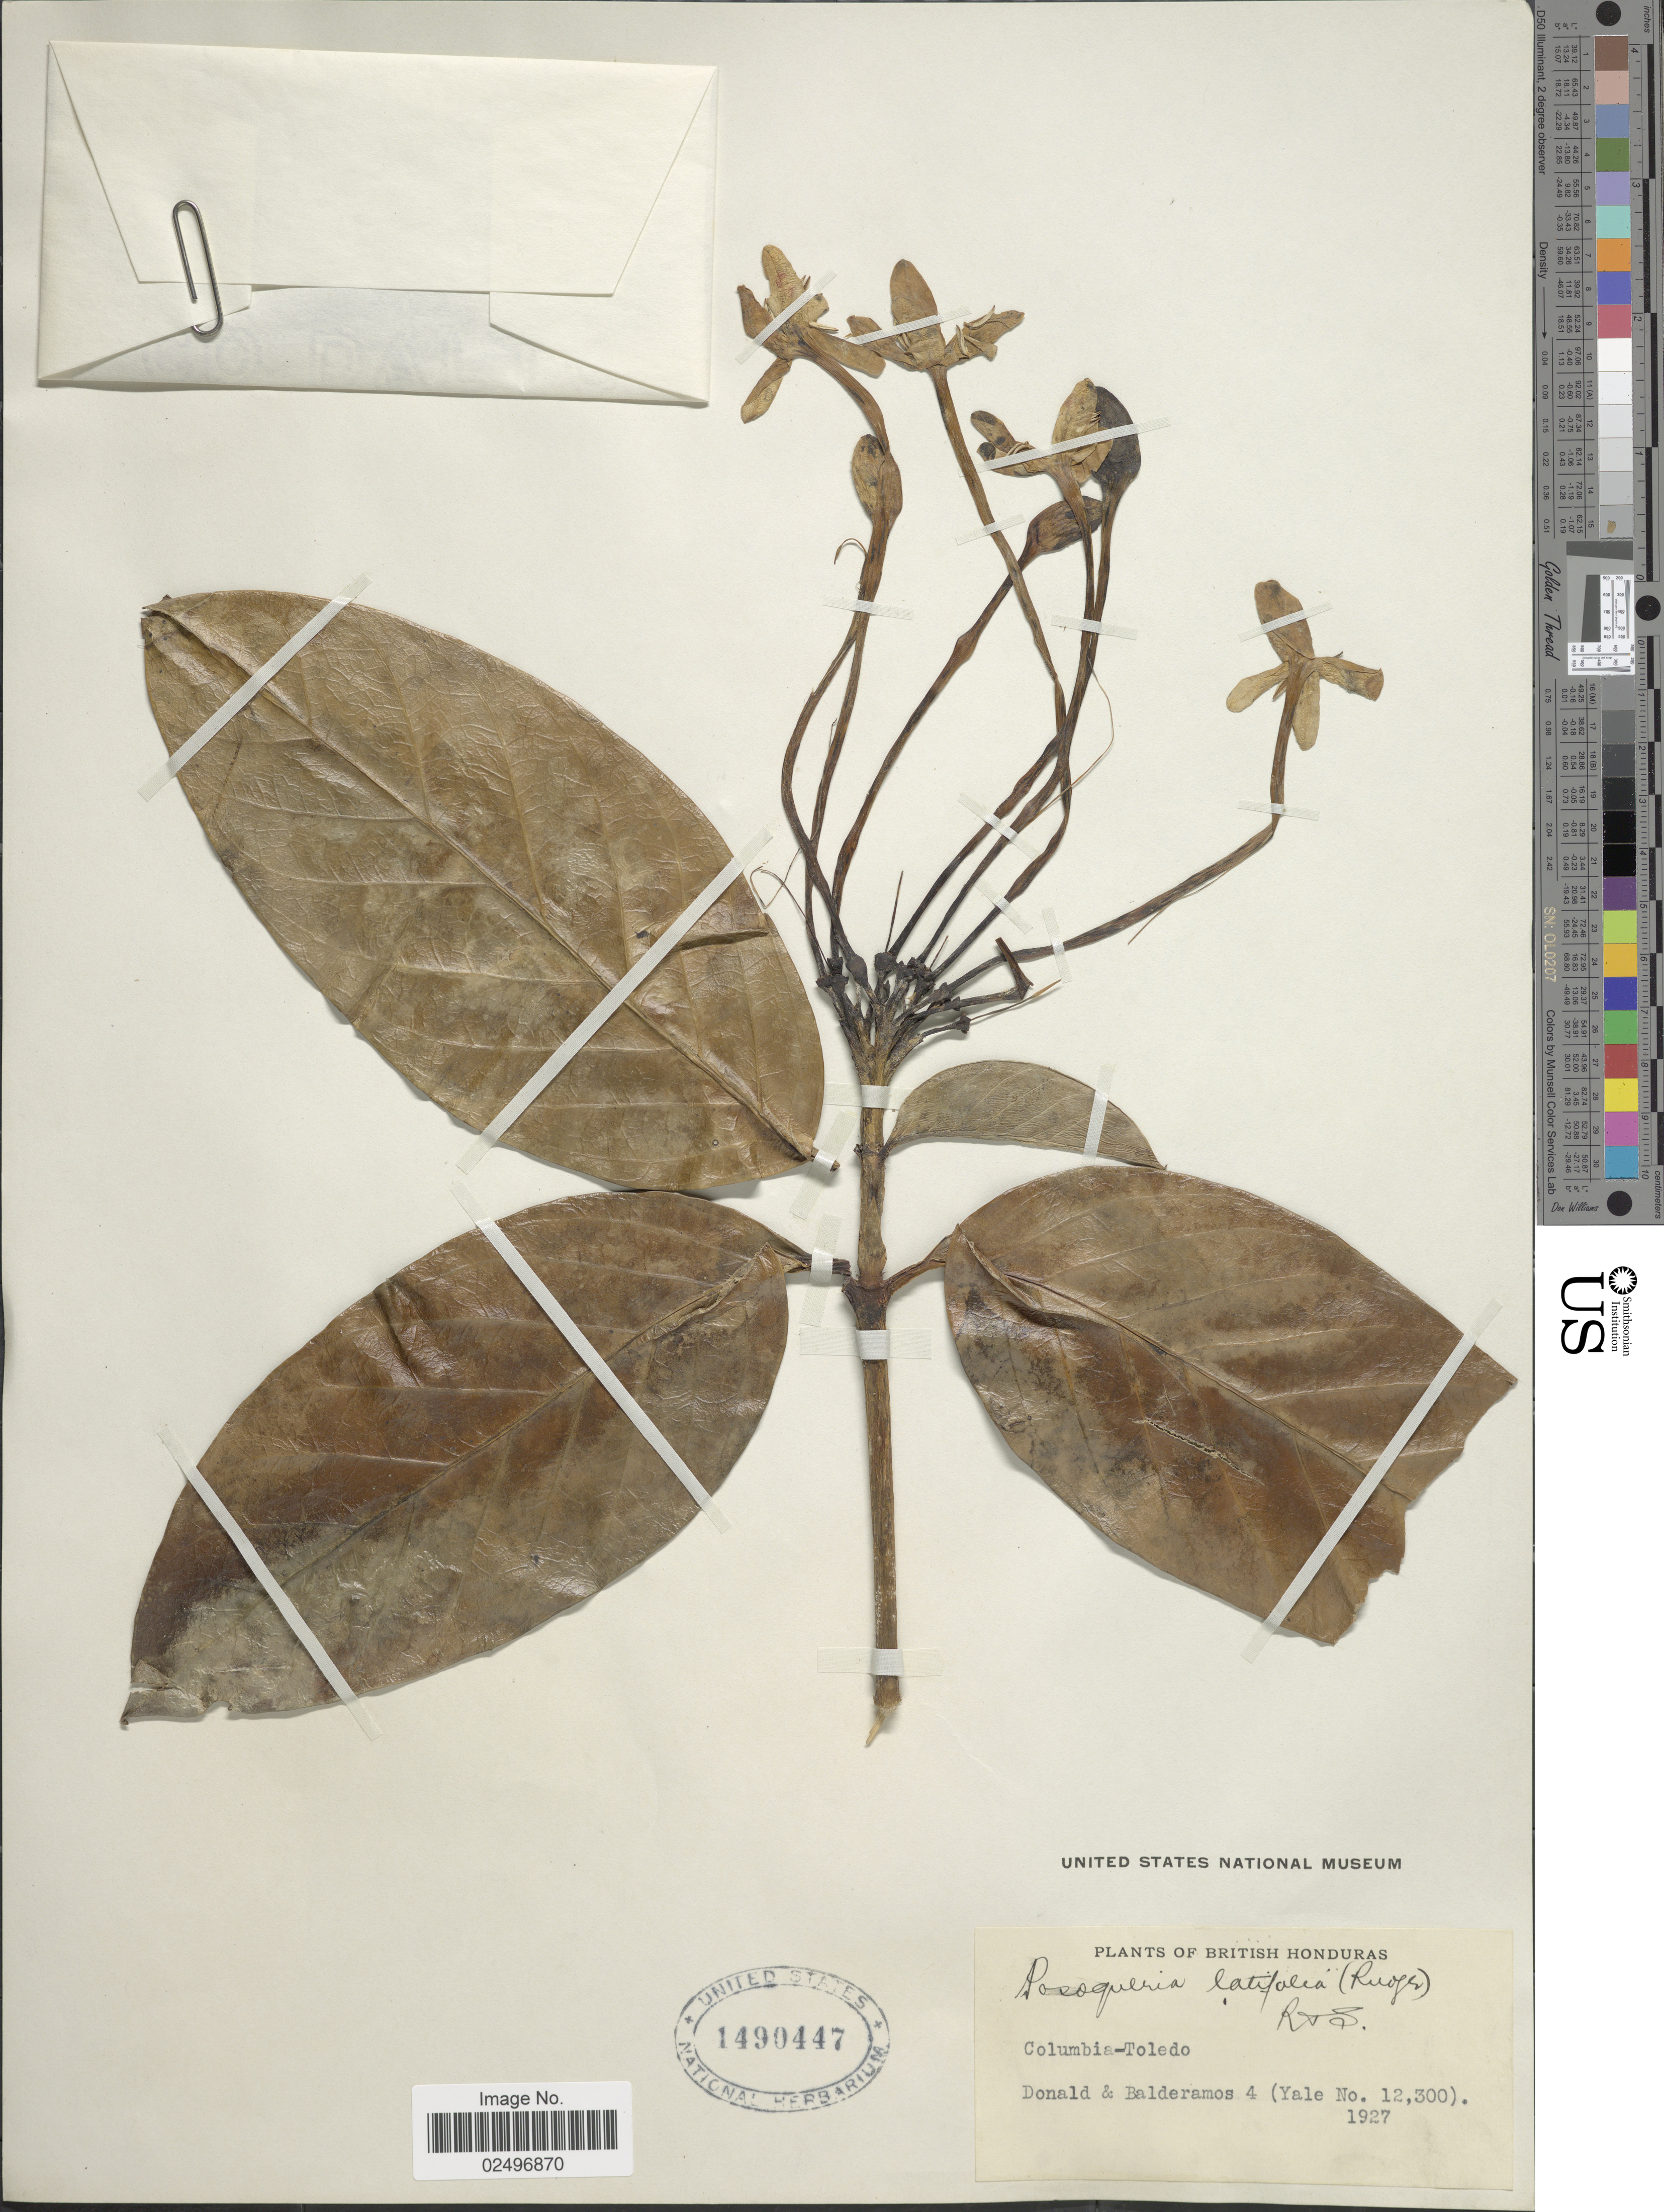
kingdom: Plantae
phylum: Tracheophyta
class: Magnoliopsida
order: Gentianales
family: Rubiaceae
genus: Posoqueria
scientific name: Posoqueria latifolia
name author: (Rudge) Roem. & Schult.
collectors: Donald & -. Balderamos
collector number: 4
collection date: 1927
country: Belize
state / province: Toledo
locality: British Honduras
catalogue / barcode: US 1490447